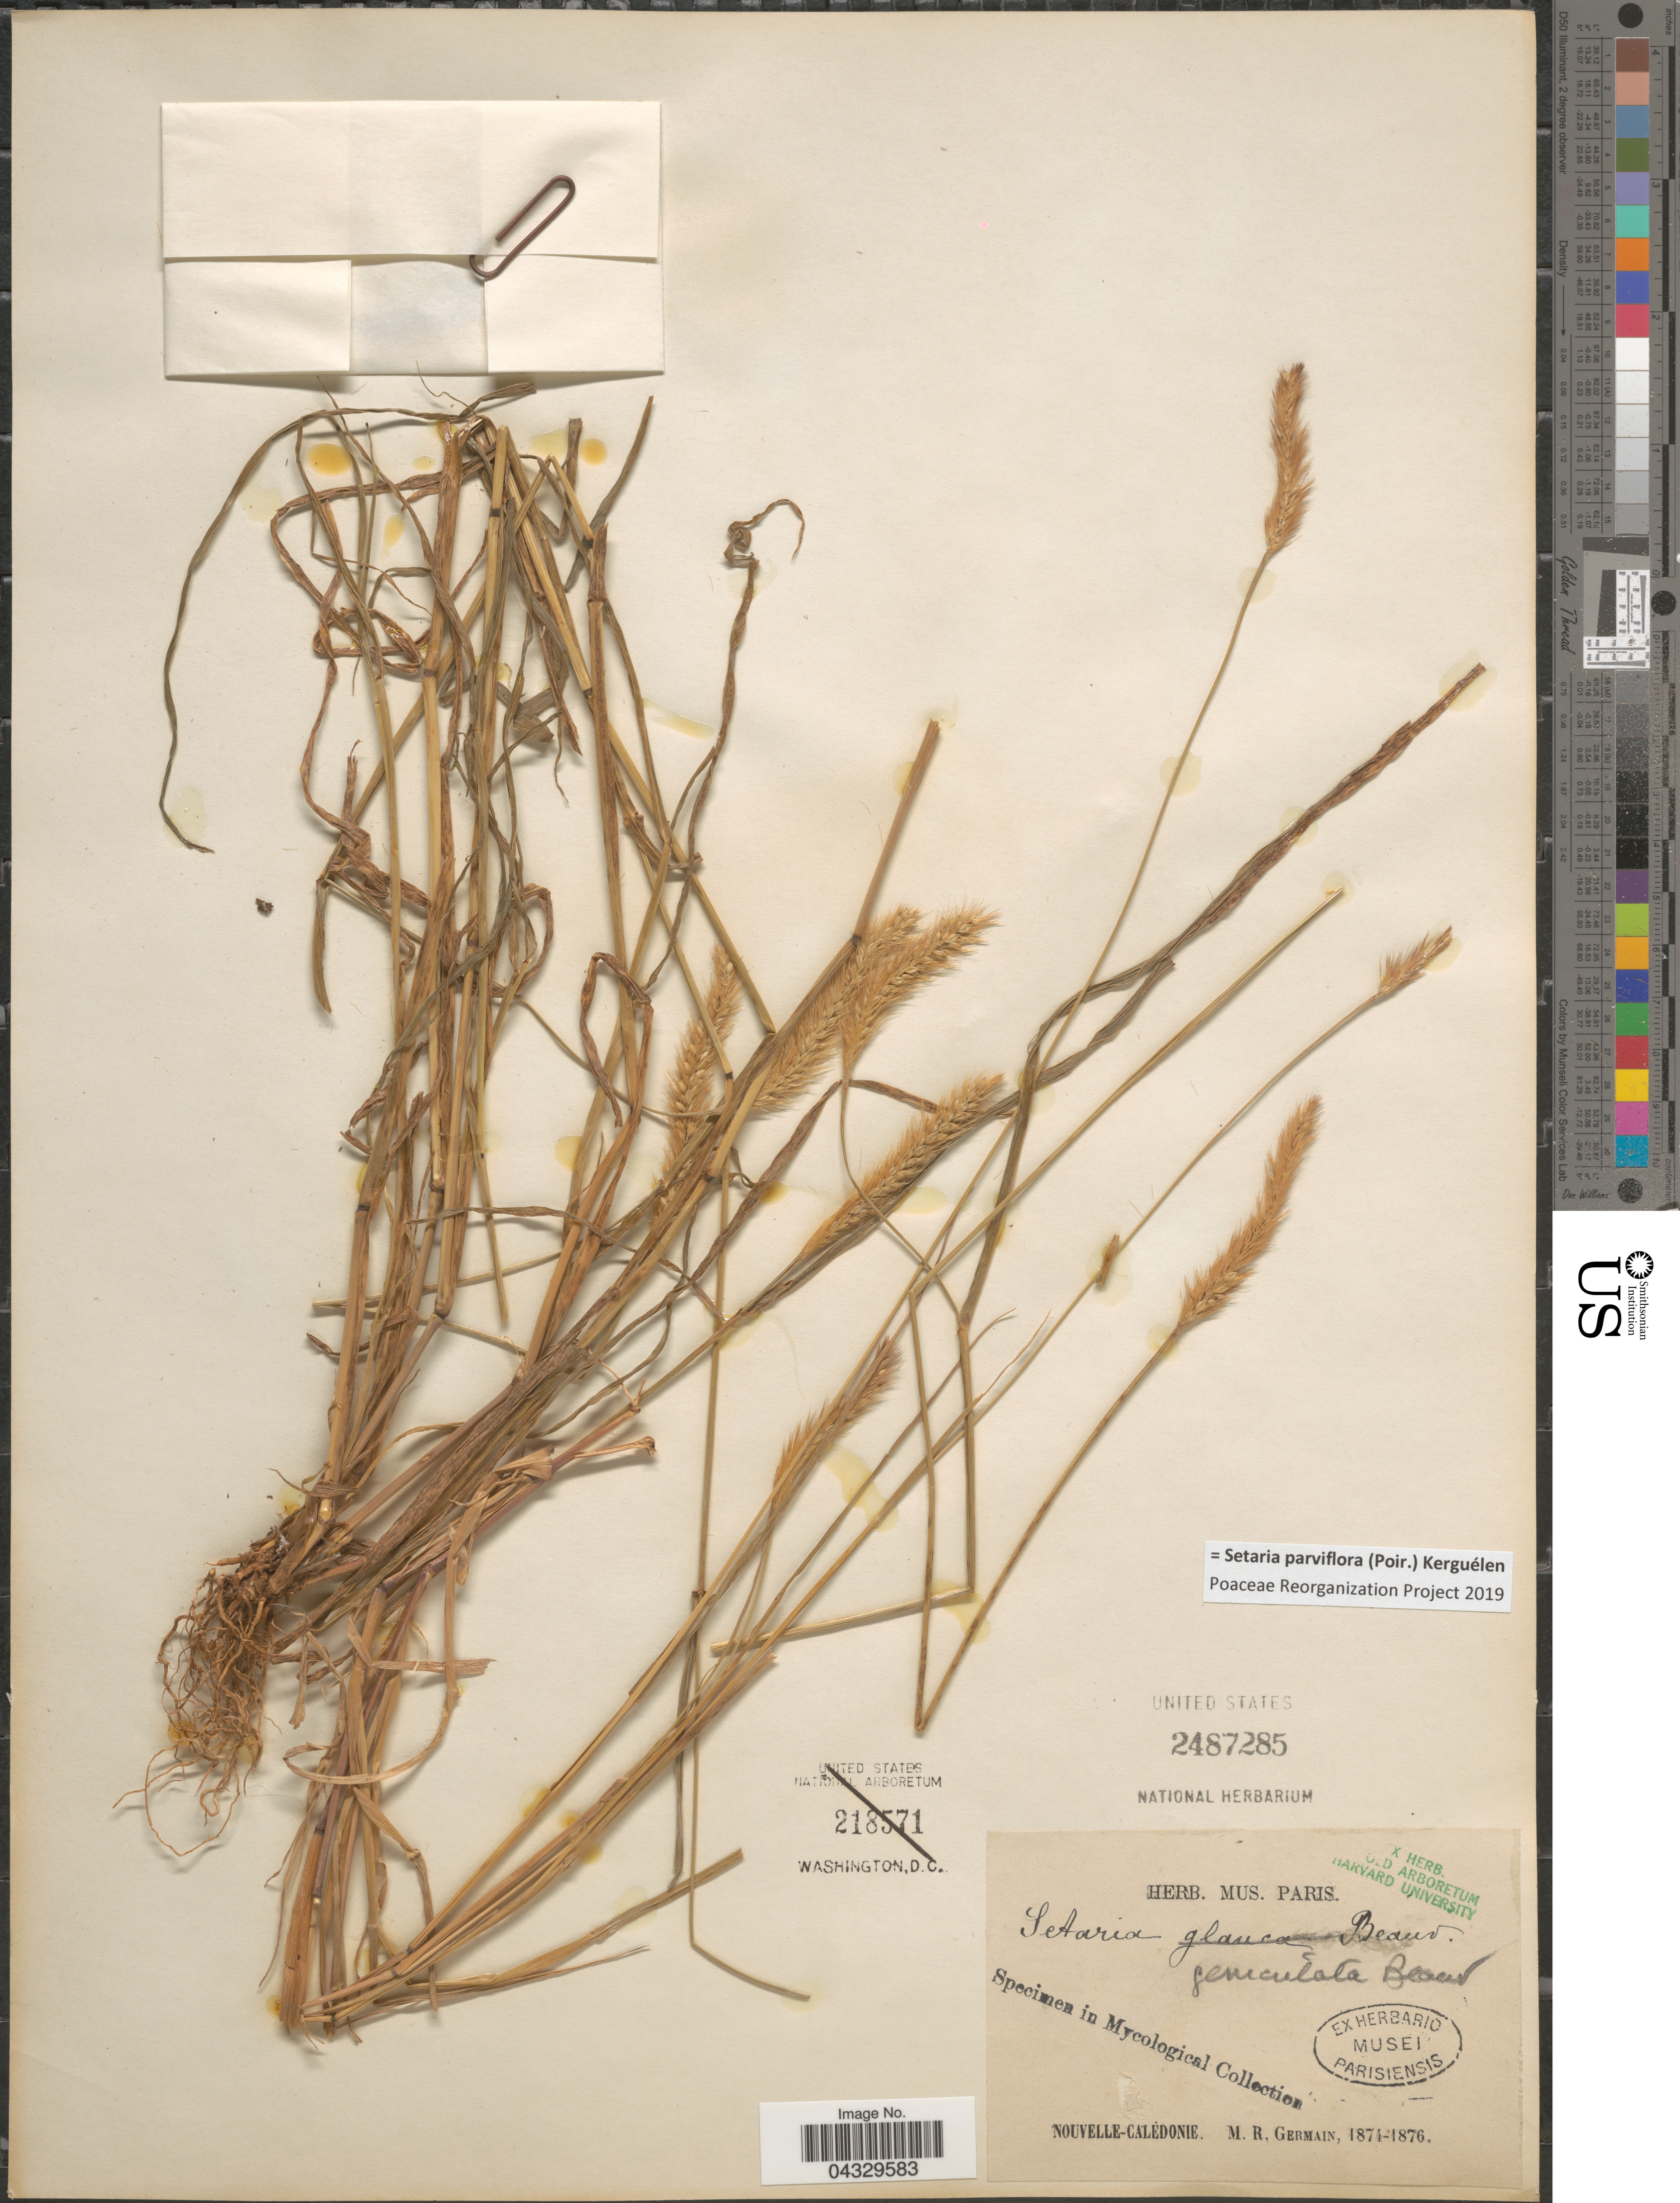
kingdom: Plantae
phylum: Tracheophyta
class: Liliopsida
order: Poales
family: Poaceae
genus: Setaria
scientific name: Setaria parviflora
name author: (Poir.) Kerguélen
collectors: M. Germain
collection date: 1874/1876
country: New Caledonia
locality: Nouvelle-Calédonie.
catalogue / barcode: US 2487285